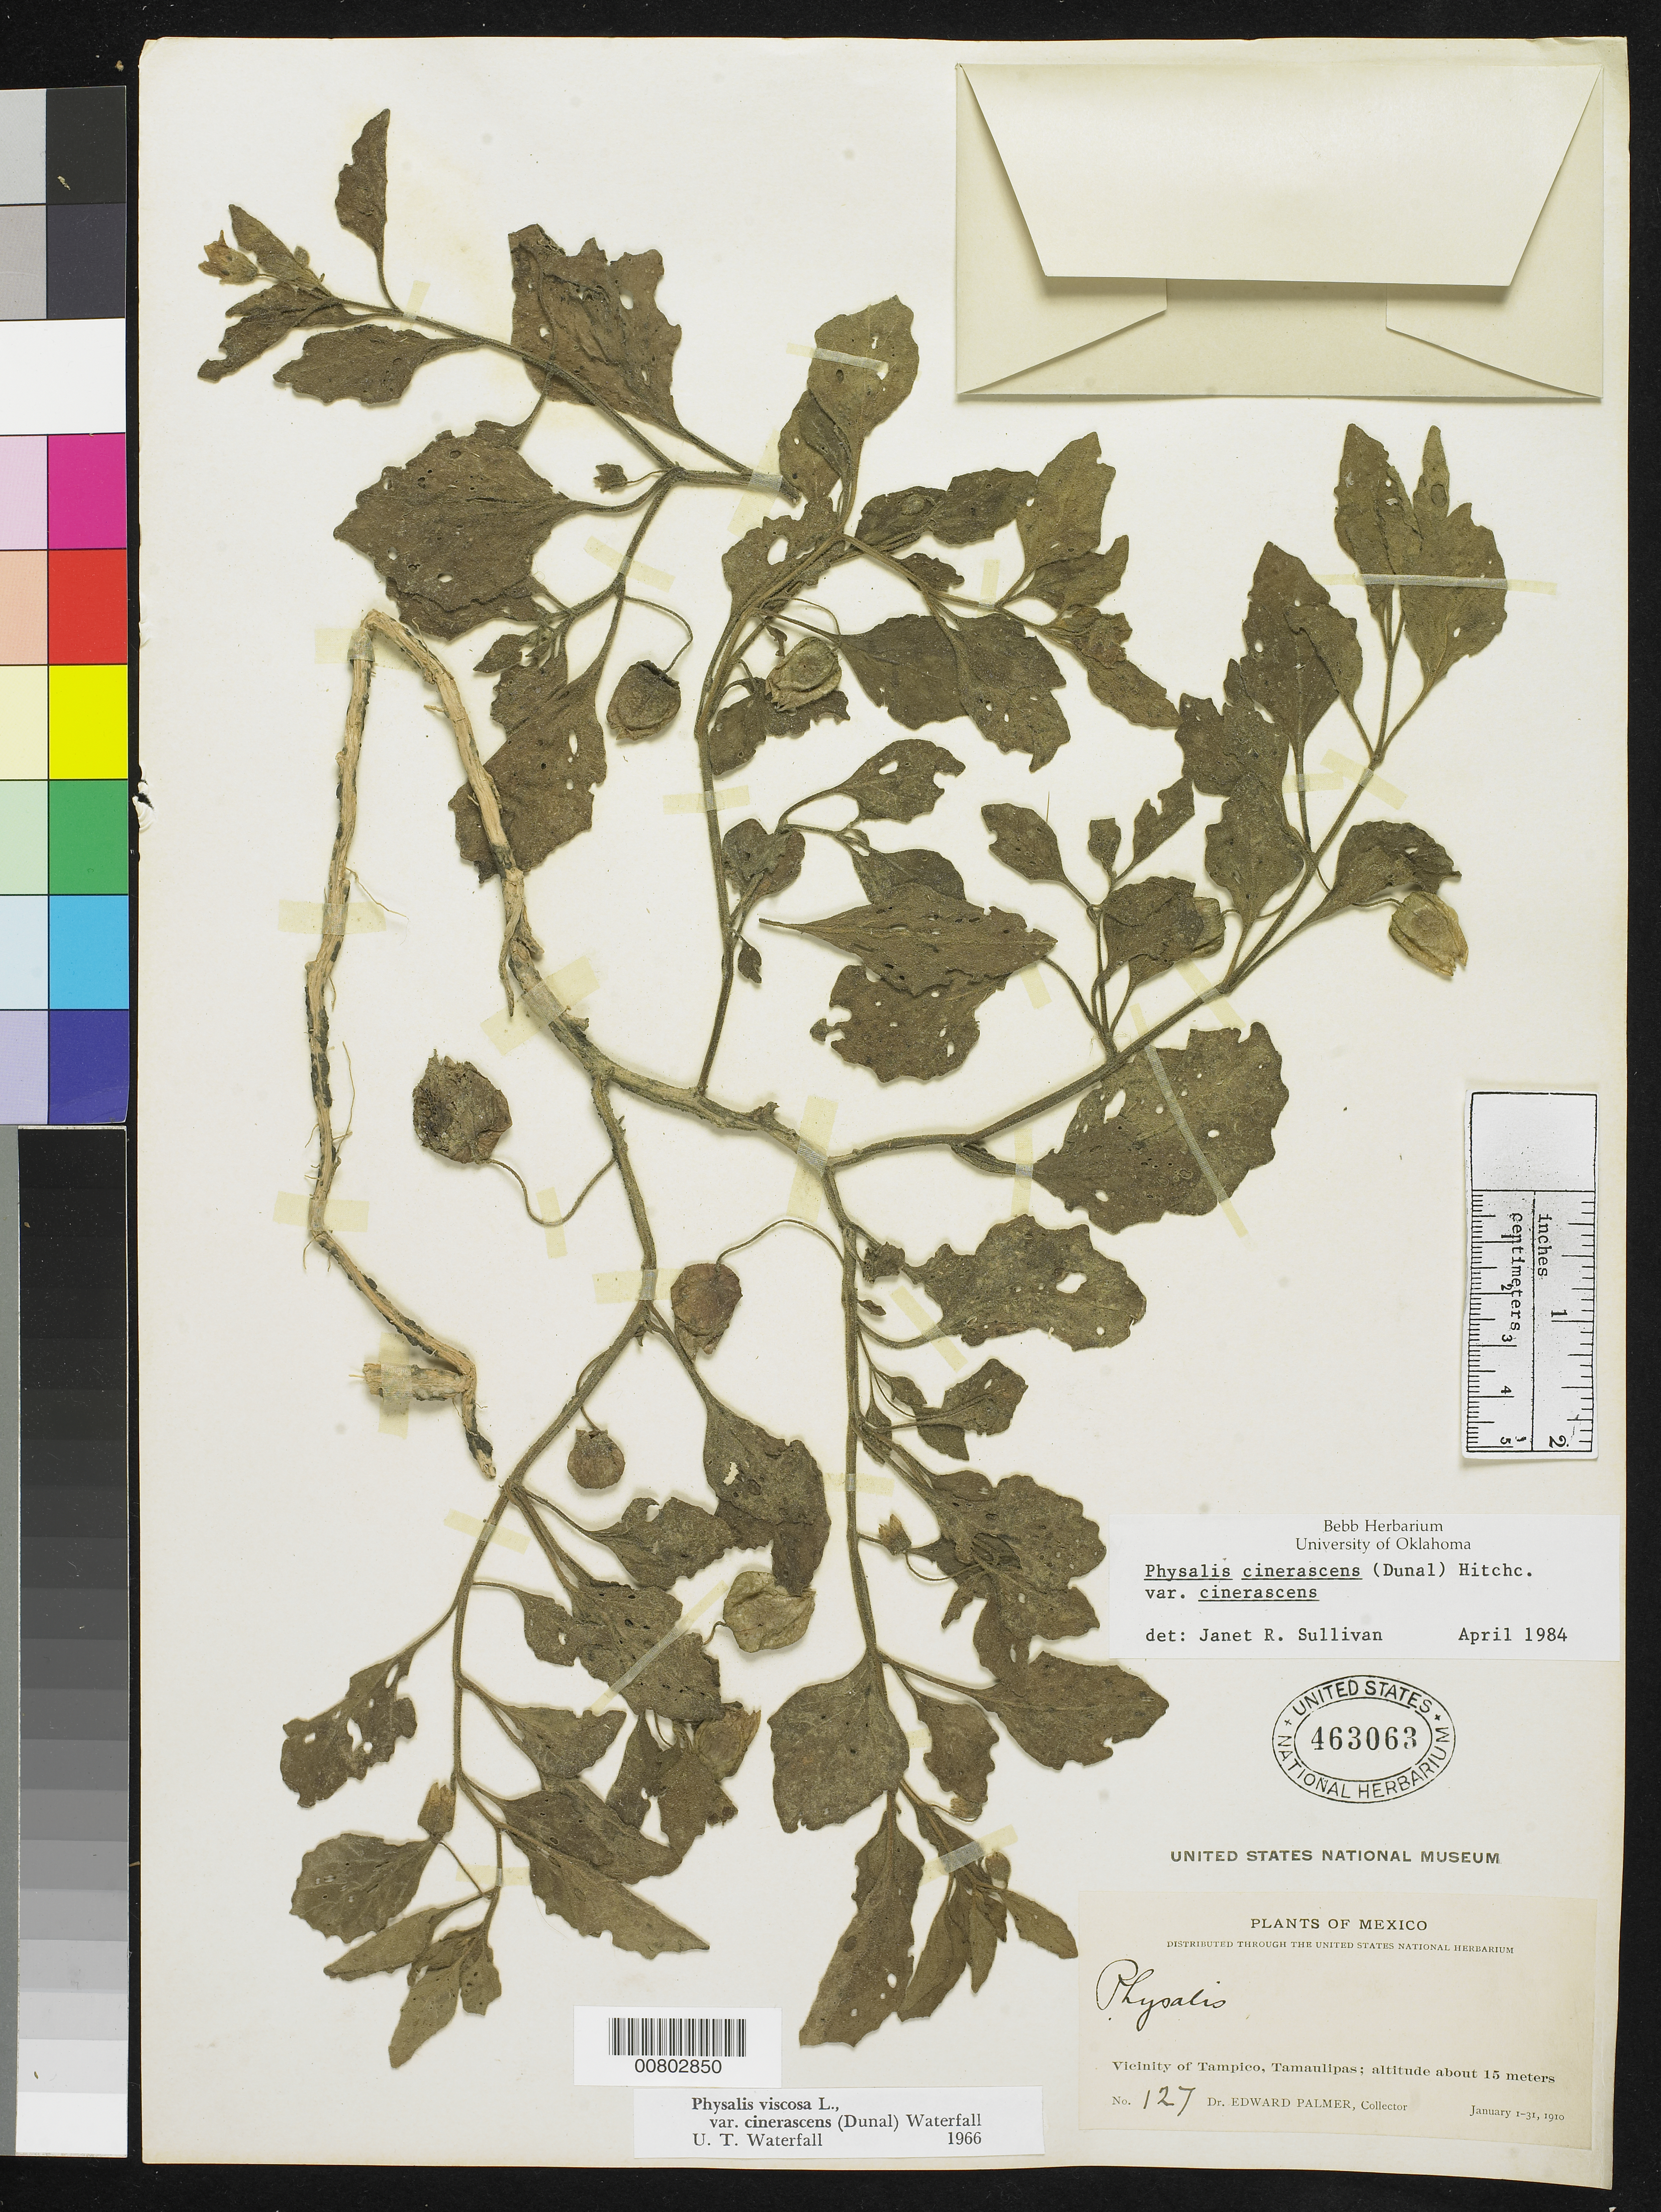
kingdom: Plantae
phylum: Tracheophyta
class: Magnoliopsida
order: Solanales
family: Solanaceae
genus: Physalis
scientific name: Physalis cinerascens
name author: (Dunal) Hitchc.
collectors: E. Palmer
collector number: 127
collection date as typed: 01 Jan 1910 to 31 Jan 1910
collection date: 1910-01-01/1910-01-31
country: Mexico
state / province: Tamaulipas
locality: Vicinity of Tampico, Tamaulipas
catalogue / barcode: US 463063